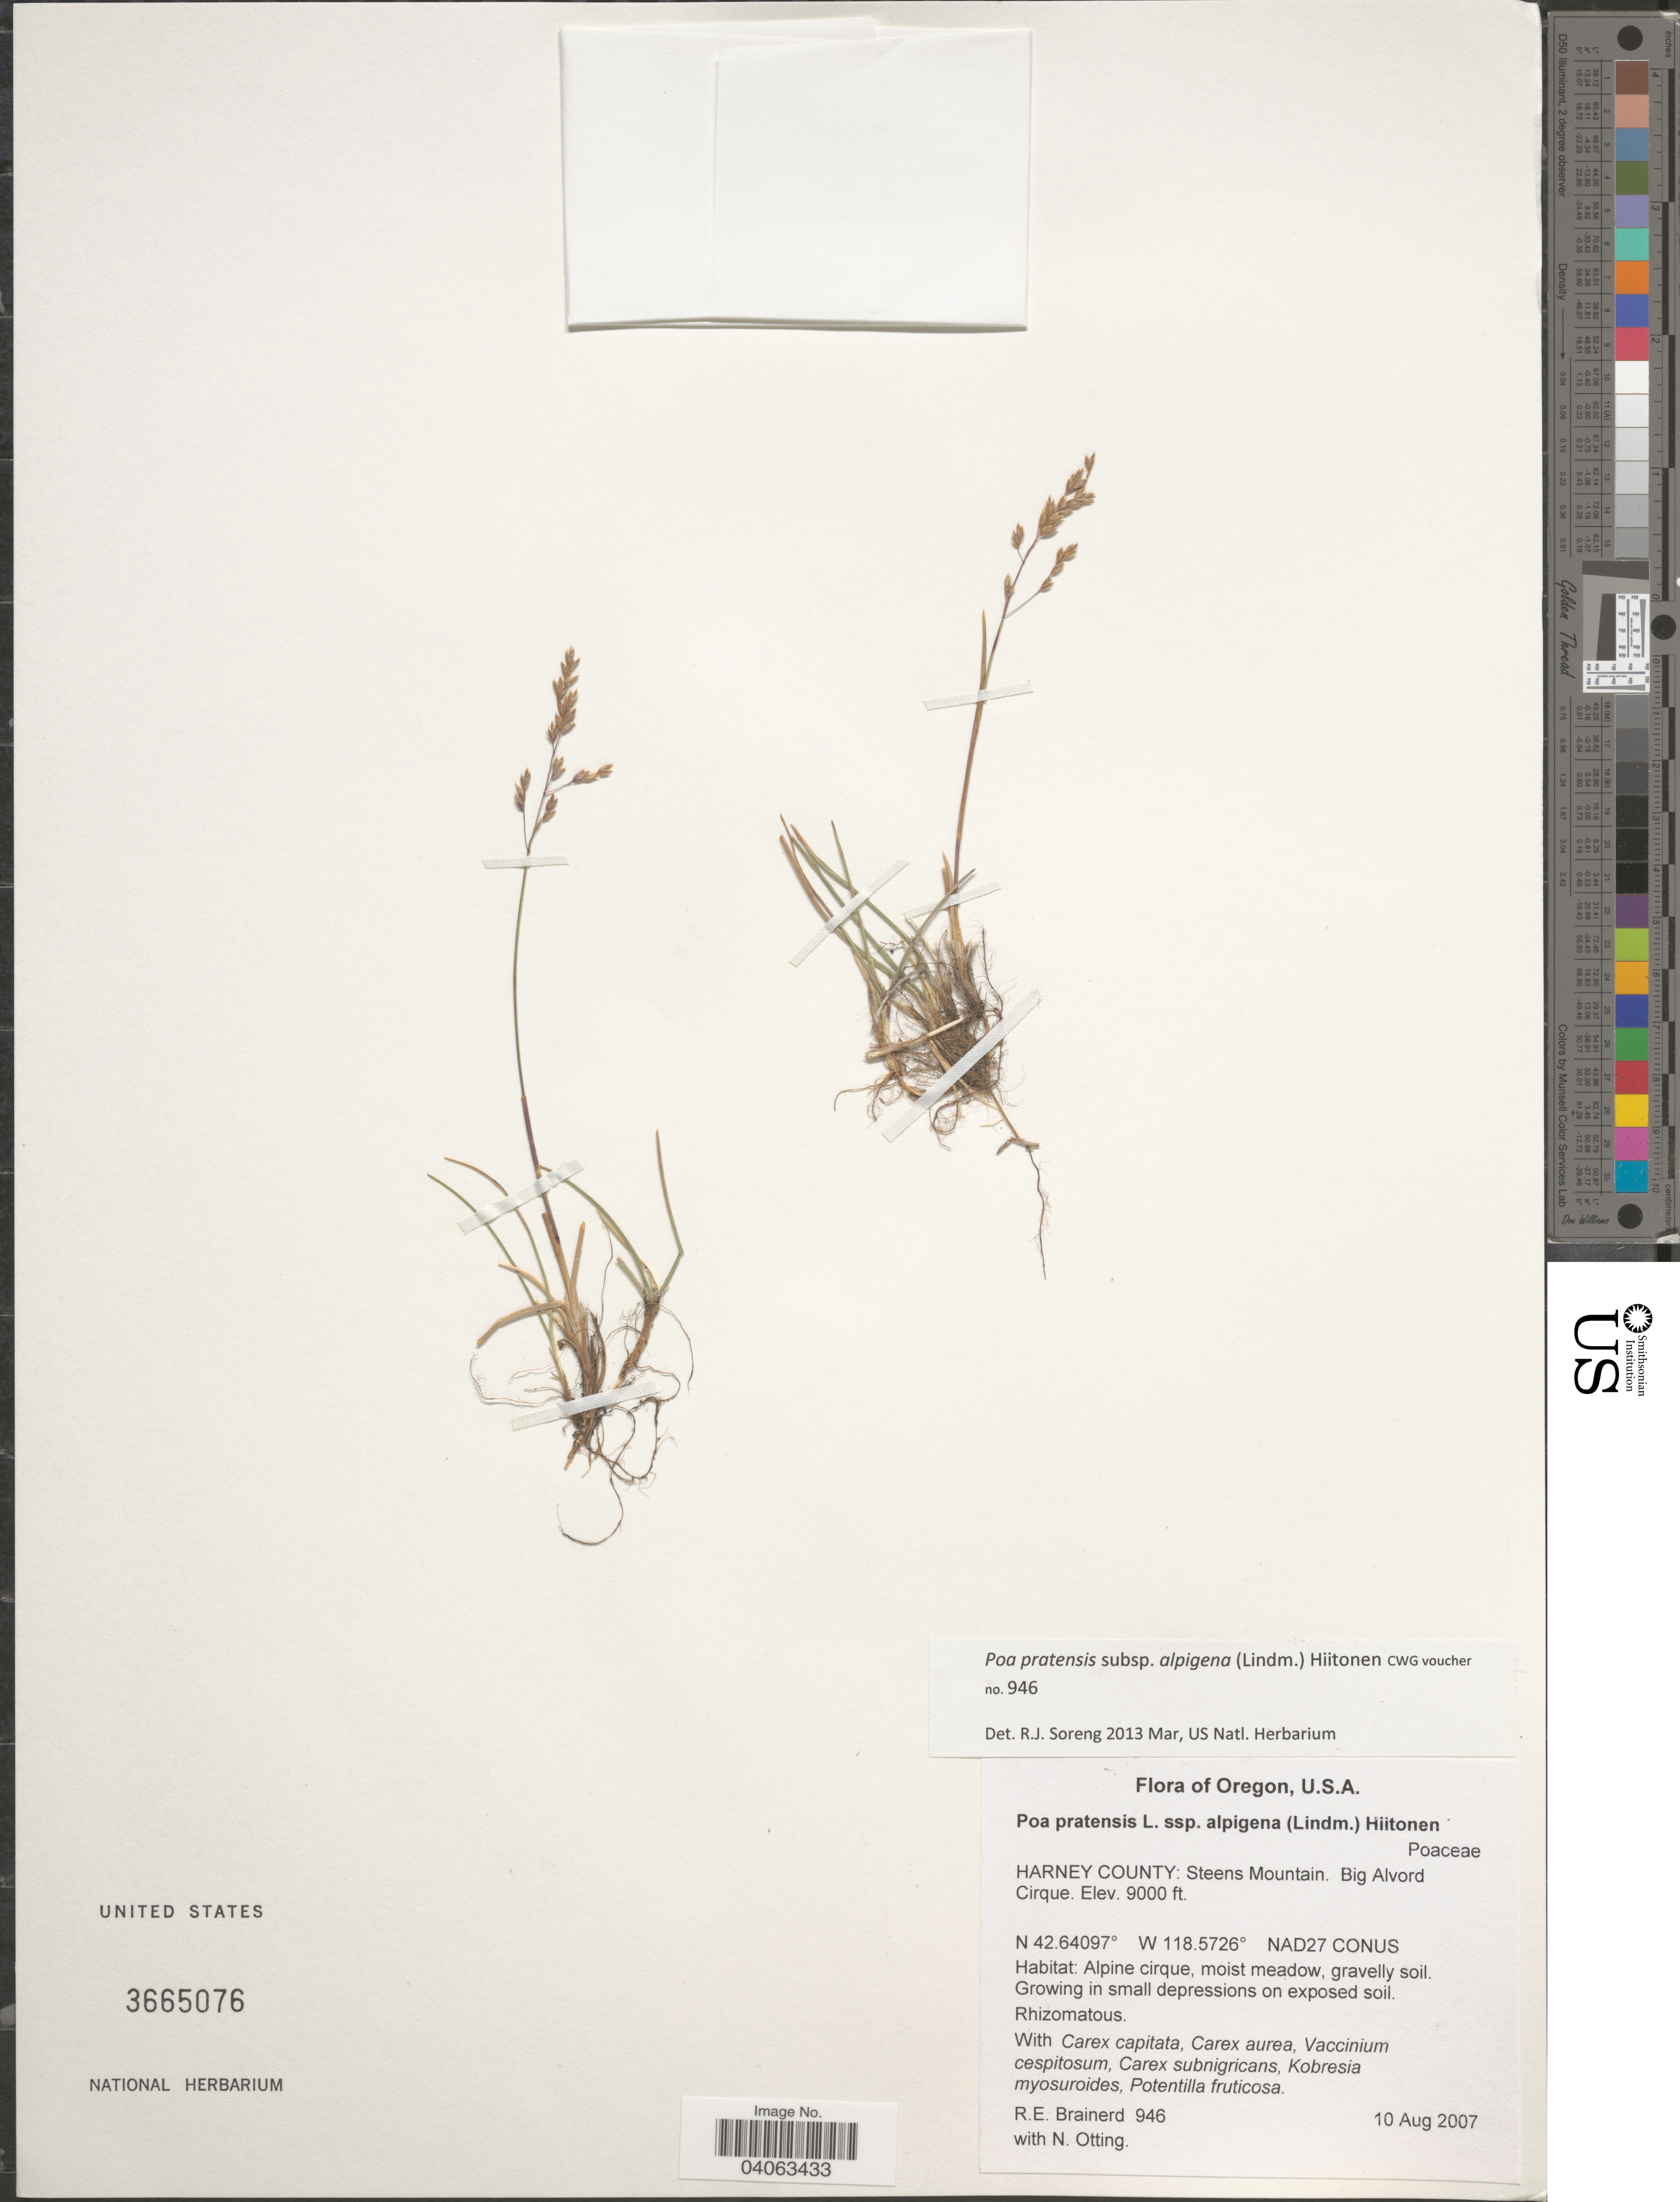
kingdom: Plantae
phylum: Tracheophyta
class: Liliopsida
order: Poales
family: Poaceae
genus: Poa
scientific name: Poa pratensis subsp. alpigena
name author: (Lindm.) Hiitonen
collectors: R. Brainerd & N. Otting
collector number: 946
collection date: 2007-08-10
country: United States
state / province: Oregon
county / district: Harney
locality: Harney County: Steens Mountain. Big Alvord Cirque. NAD27 Conus.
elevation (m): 2743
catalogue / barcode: US 3665076